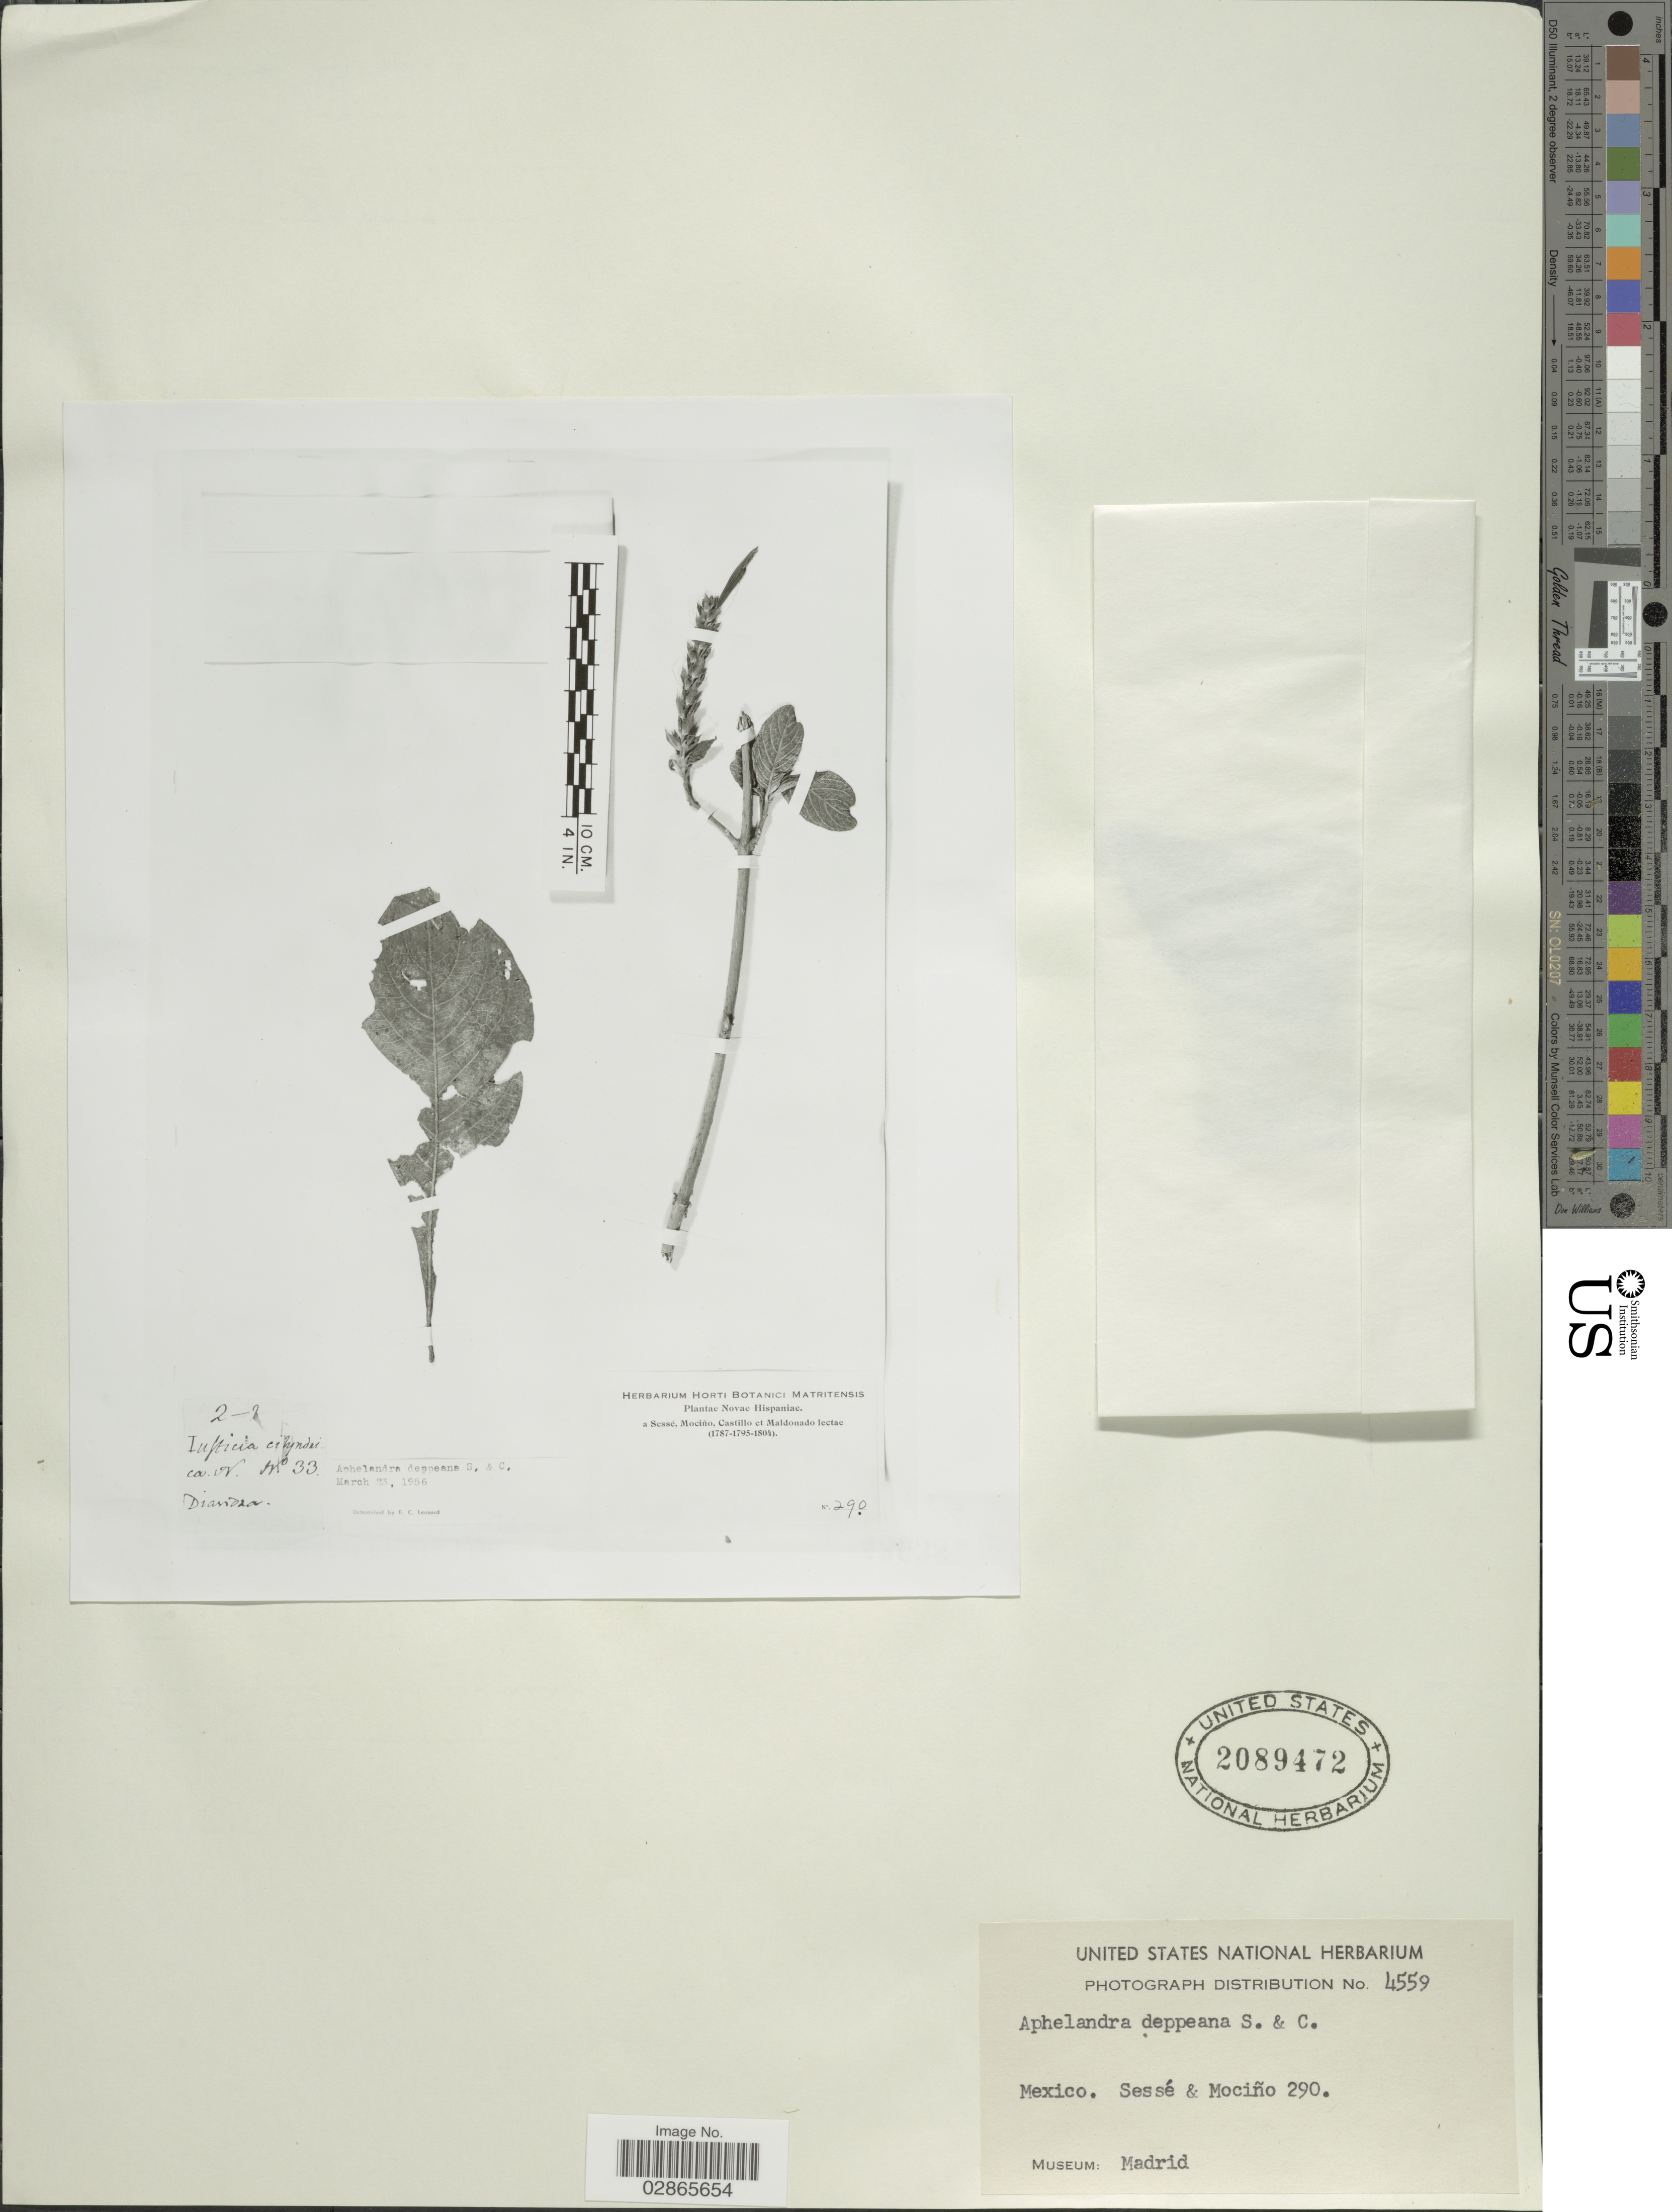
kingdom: Plantae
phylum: Tracheophyta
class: Magnoliopsida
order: Lamiales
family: Acanthaceae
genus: Aphelandra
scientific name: Aphelandra deppeana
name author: Schltdl. & Cham.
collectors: Sessé, -- & Mociño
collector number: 290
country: Mexico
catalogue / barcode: US 2089472